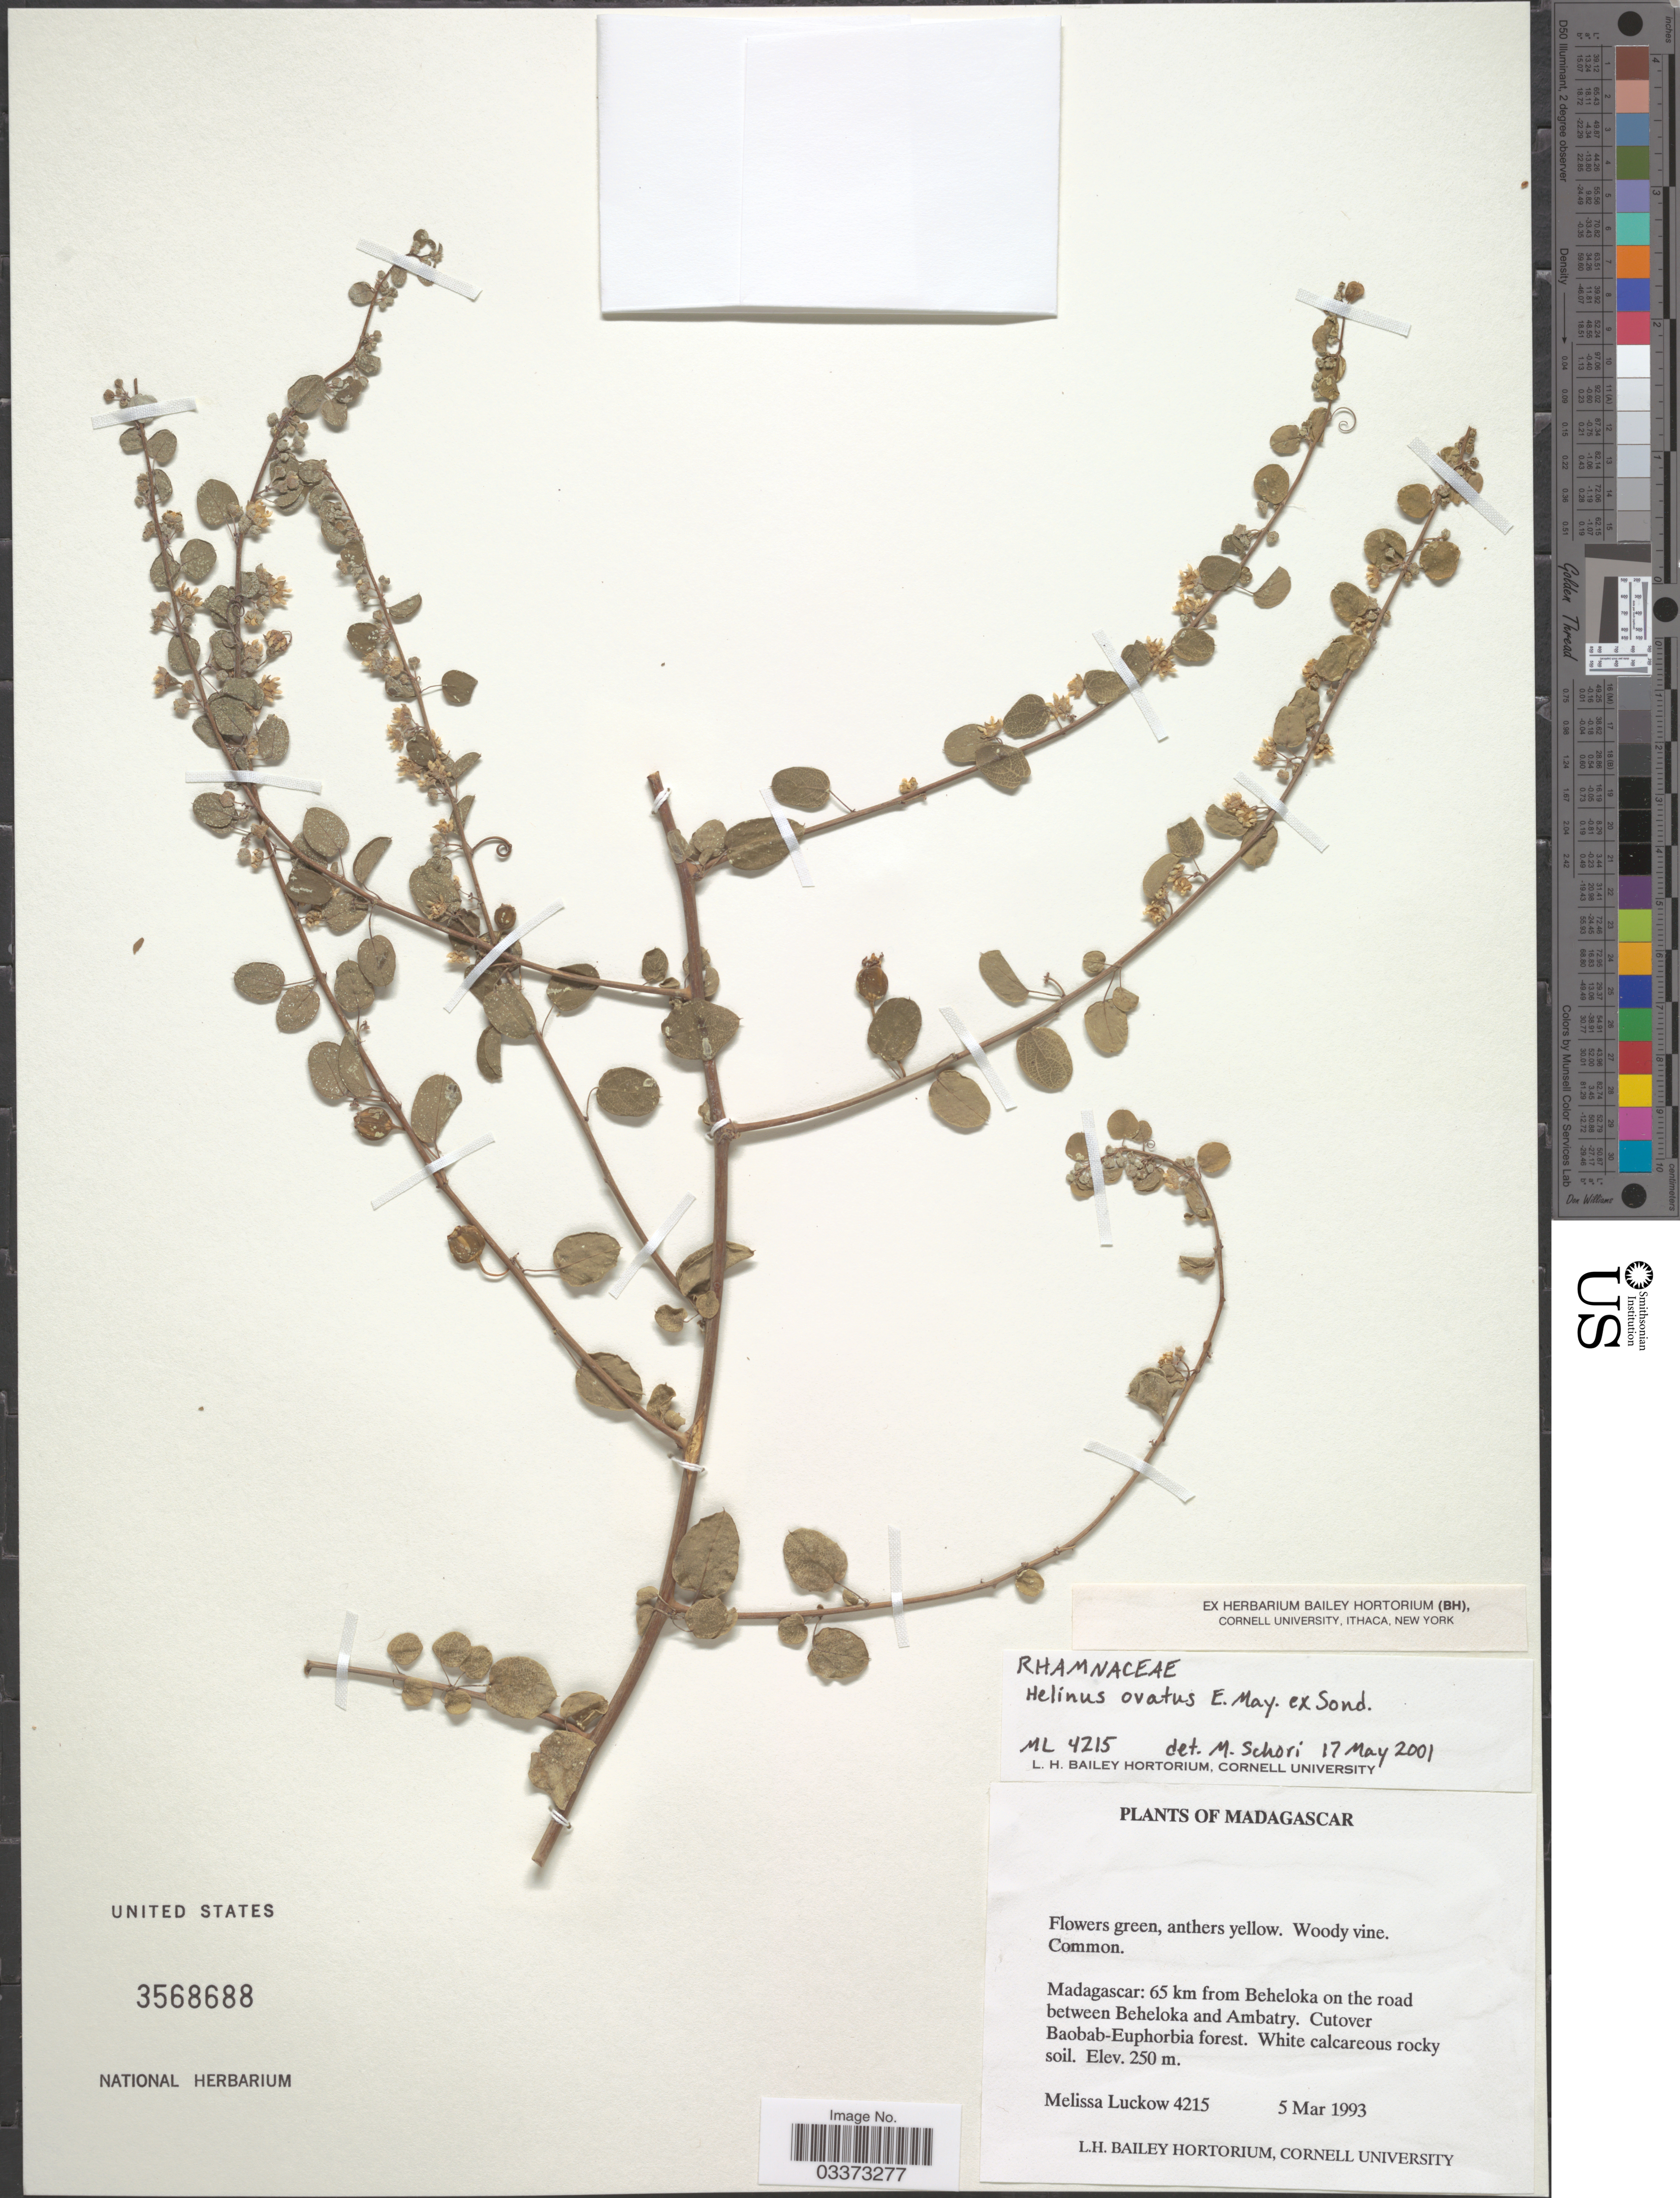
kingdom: Plantae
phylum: Tracheophyta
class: Magnoliopsida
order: Rosales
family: Rhamnaceae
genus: Helinus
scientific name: Helinus brevipes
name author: Radlk.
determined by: Figueira, Mauricio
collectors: M. A. Luckow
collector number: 4215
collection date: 1993-03-05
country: Madagascar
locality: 65 km Beheloka on the road between Beheloka and Ambatry. Cutover Baobab-Euphorbia forest.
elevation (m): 250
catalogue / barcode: US 3568688